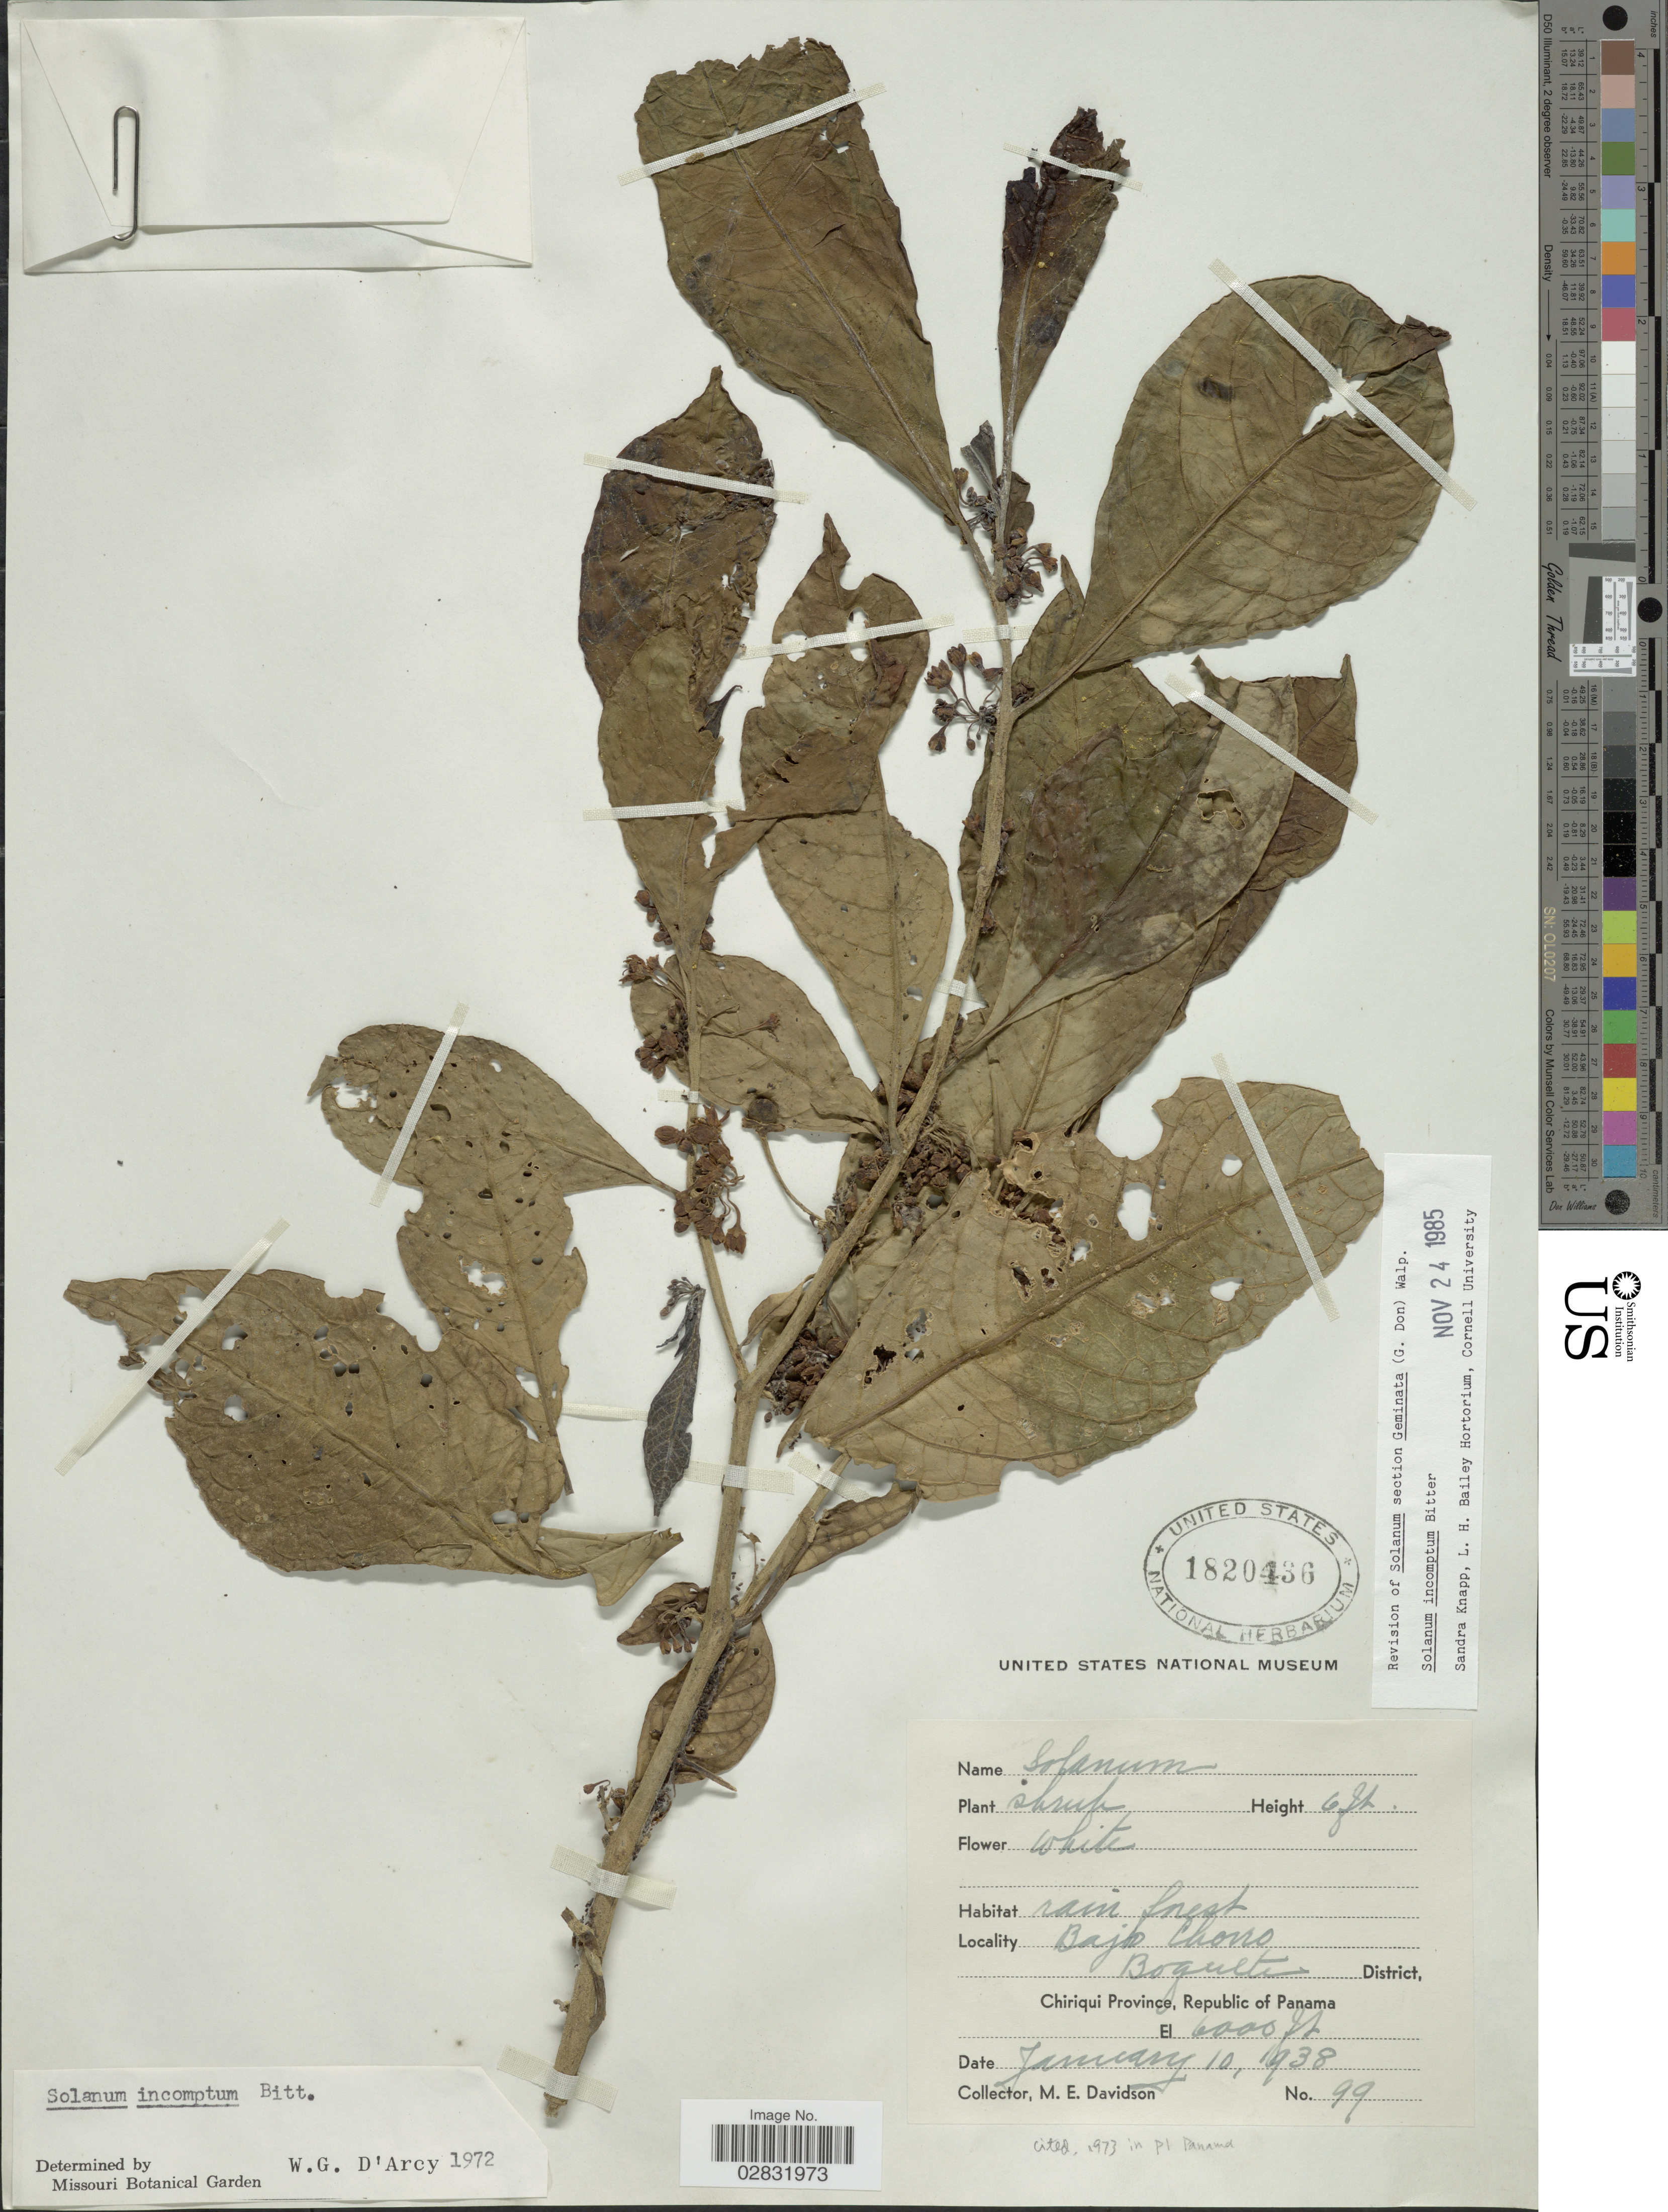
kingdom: Plantae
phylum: Tracheophyta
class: Magnoliopsida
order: Solanales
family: Solanaceae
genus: Solanum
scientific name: Solanum incomptum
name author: Bitter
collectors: M. E. Davidson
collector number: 99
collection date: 1938-01-10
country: Panama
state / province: Chiriqui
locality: Bajo Chorro, Boquete District, Chiriqui Province.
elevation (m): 1829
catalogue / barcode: US 1820436